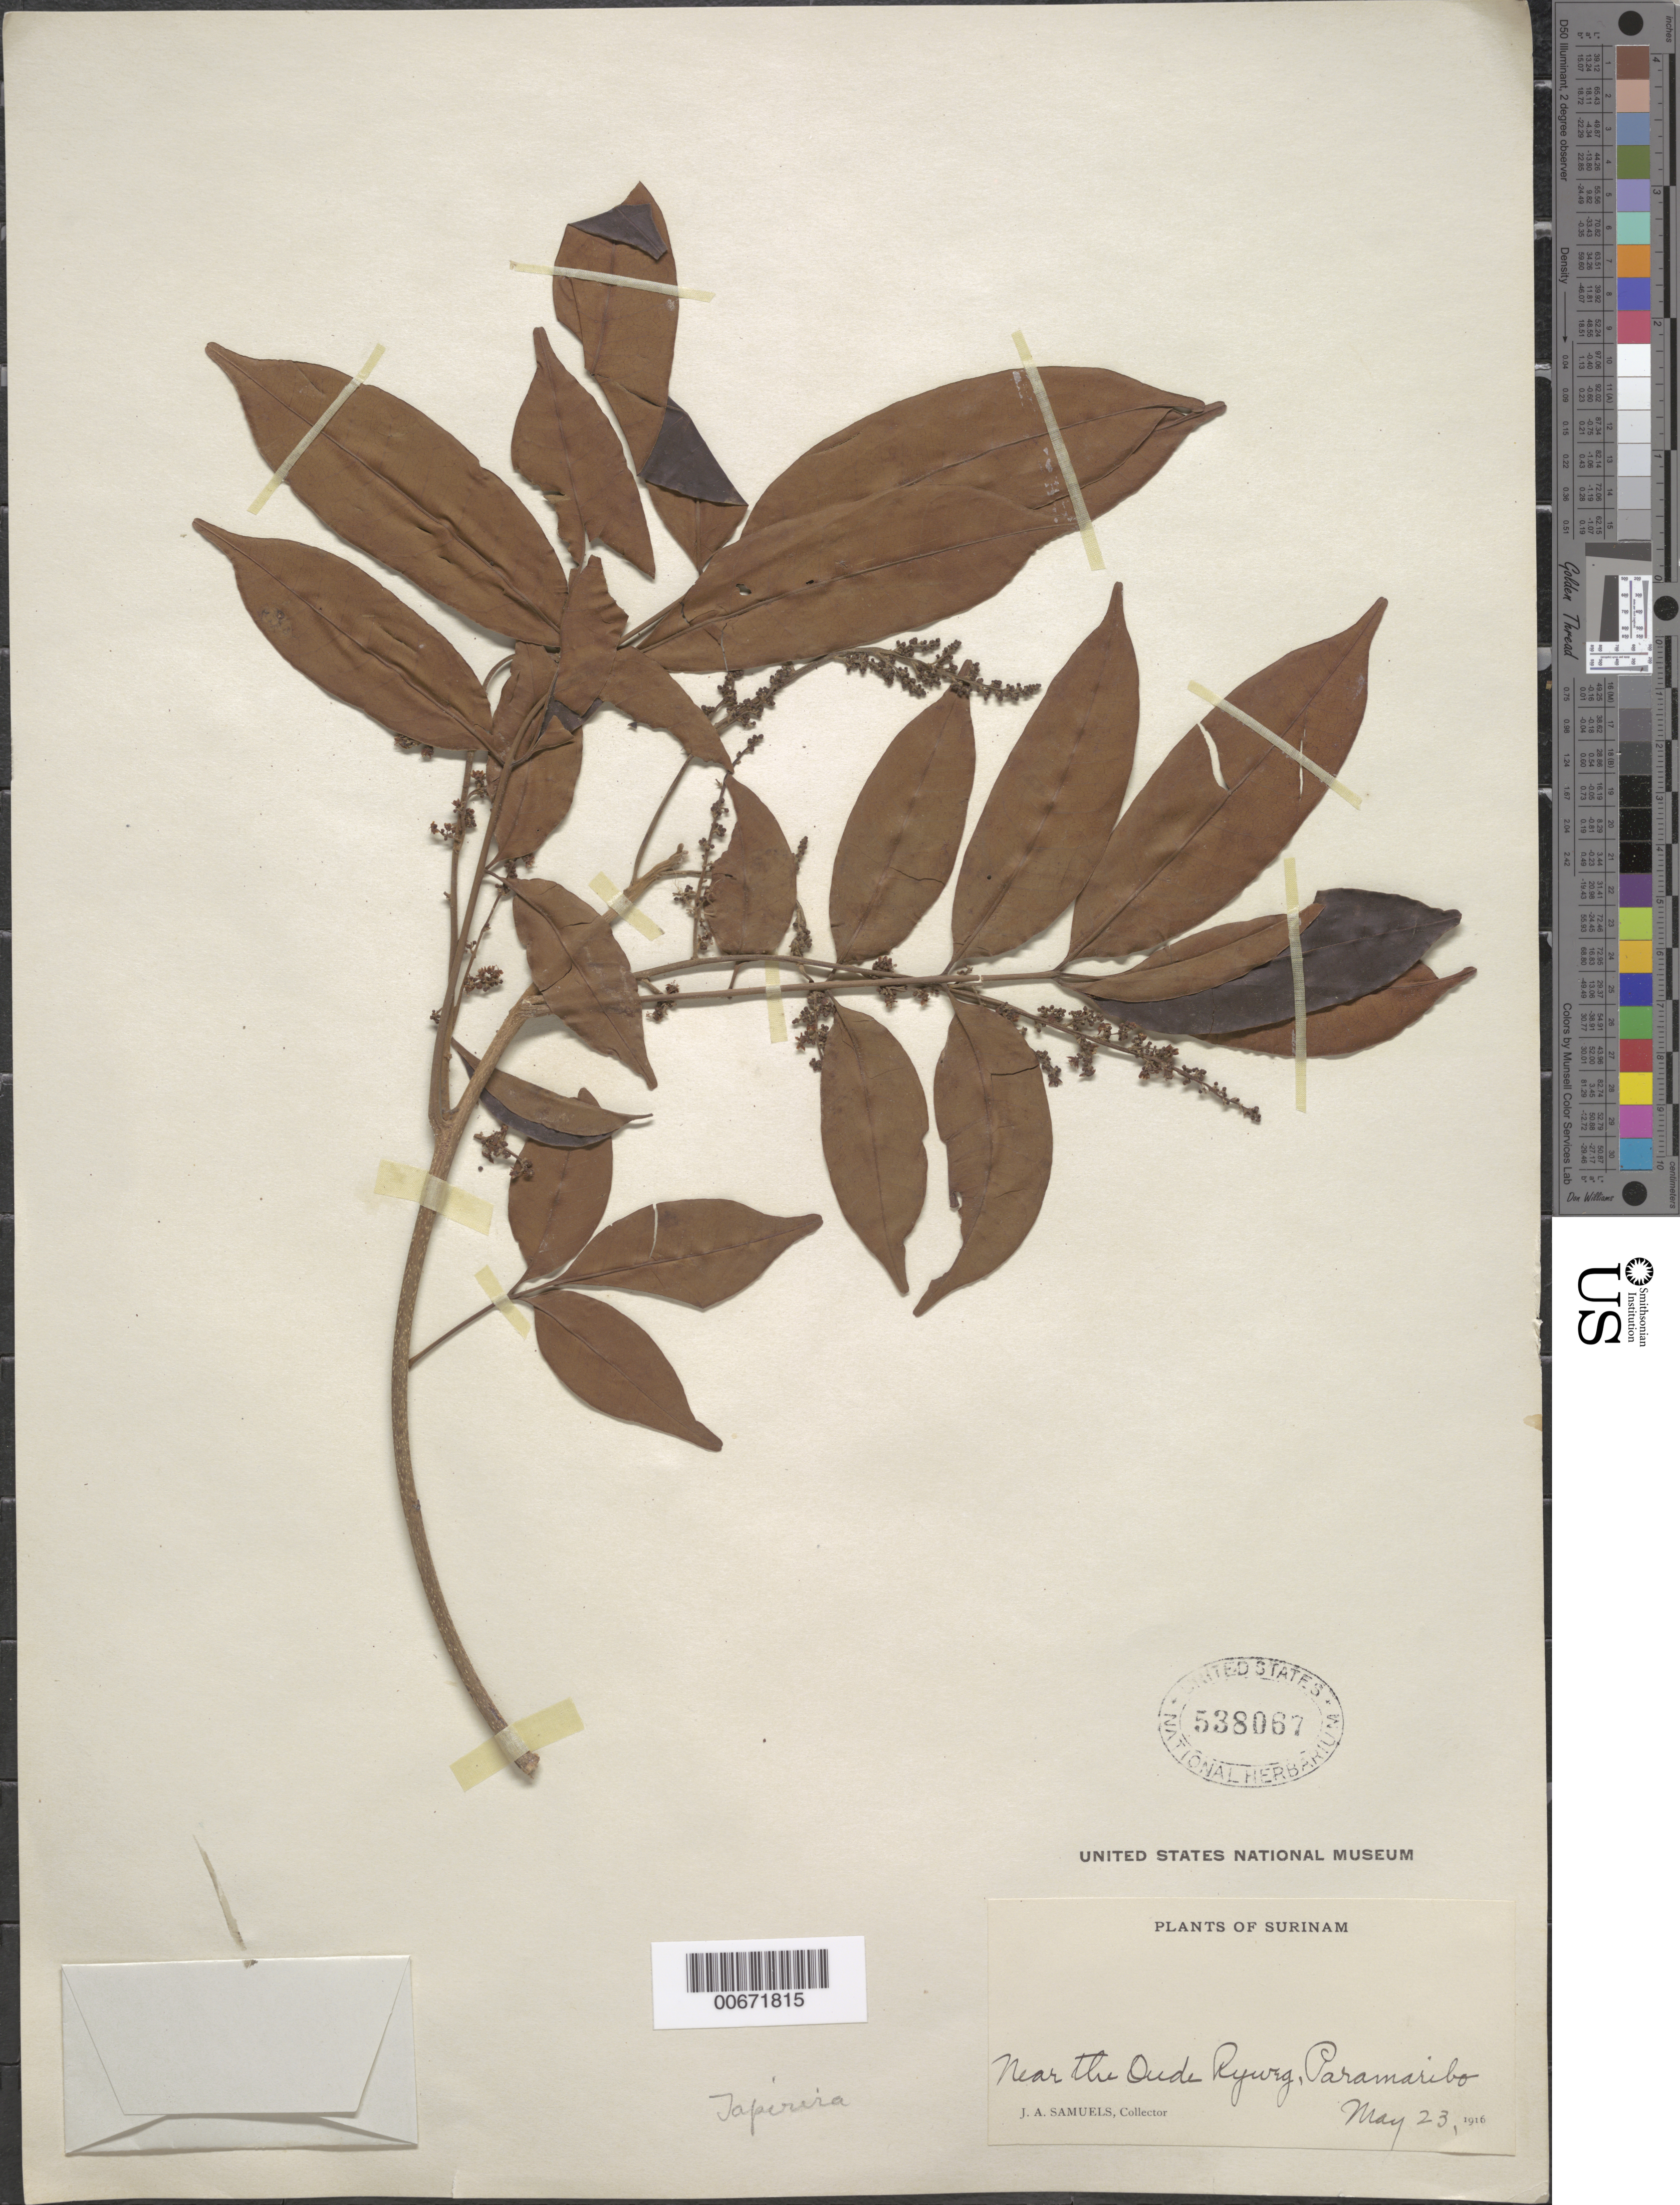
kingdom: Plantae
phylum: Tracheophyta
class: Magnoliopsida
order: Sapindales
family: Anacardiaceae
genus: Tapirira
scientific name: Tapirira sp.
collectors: J. A. Samuels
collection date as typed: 23-May-16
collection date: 1916-05-23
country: Suriname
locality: Paramaribo, near Oude Ryweg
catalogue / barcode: US 538067